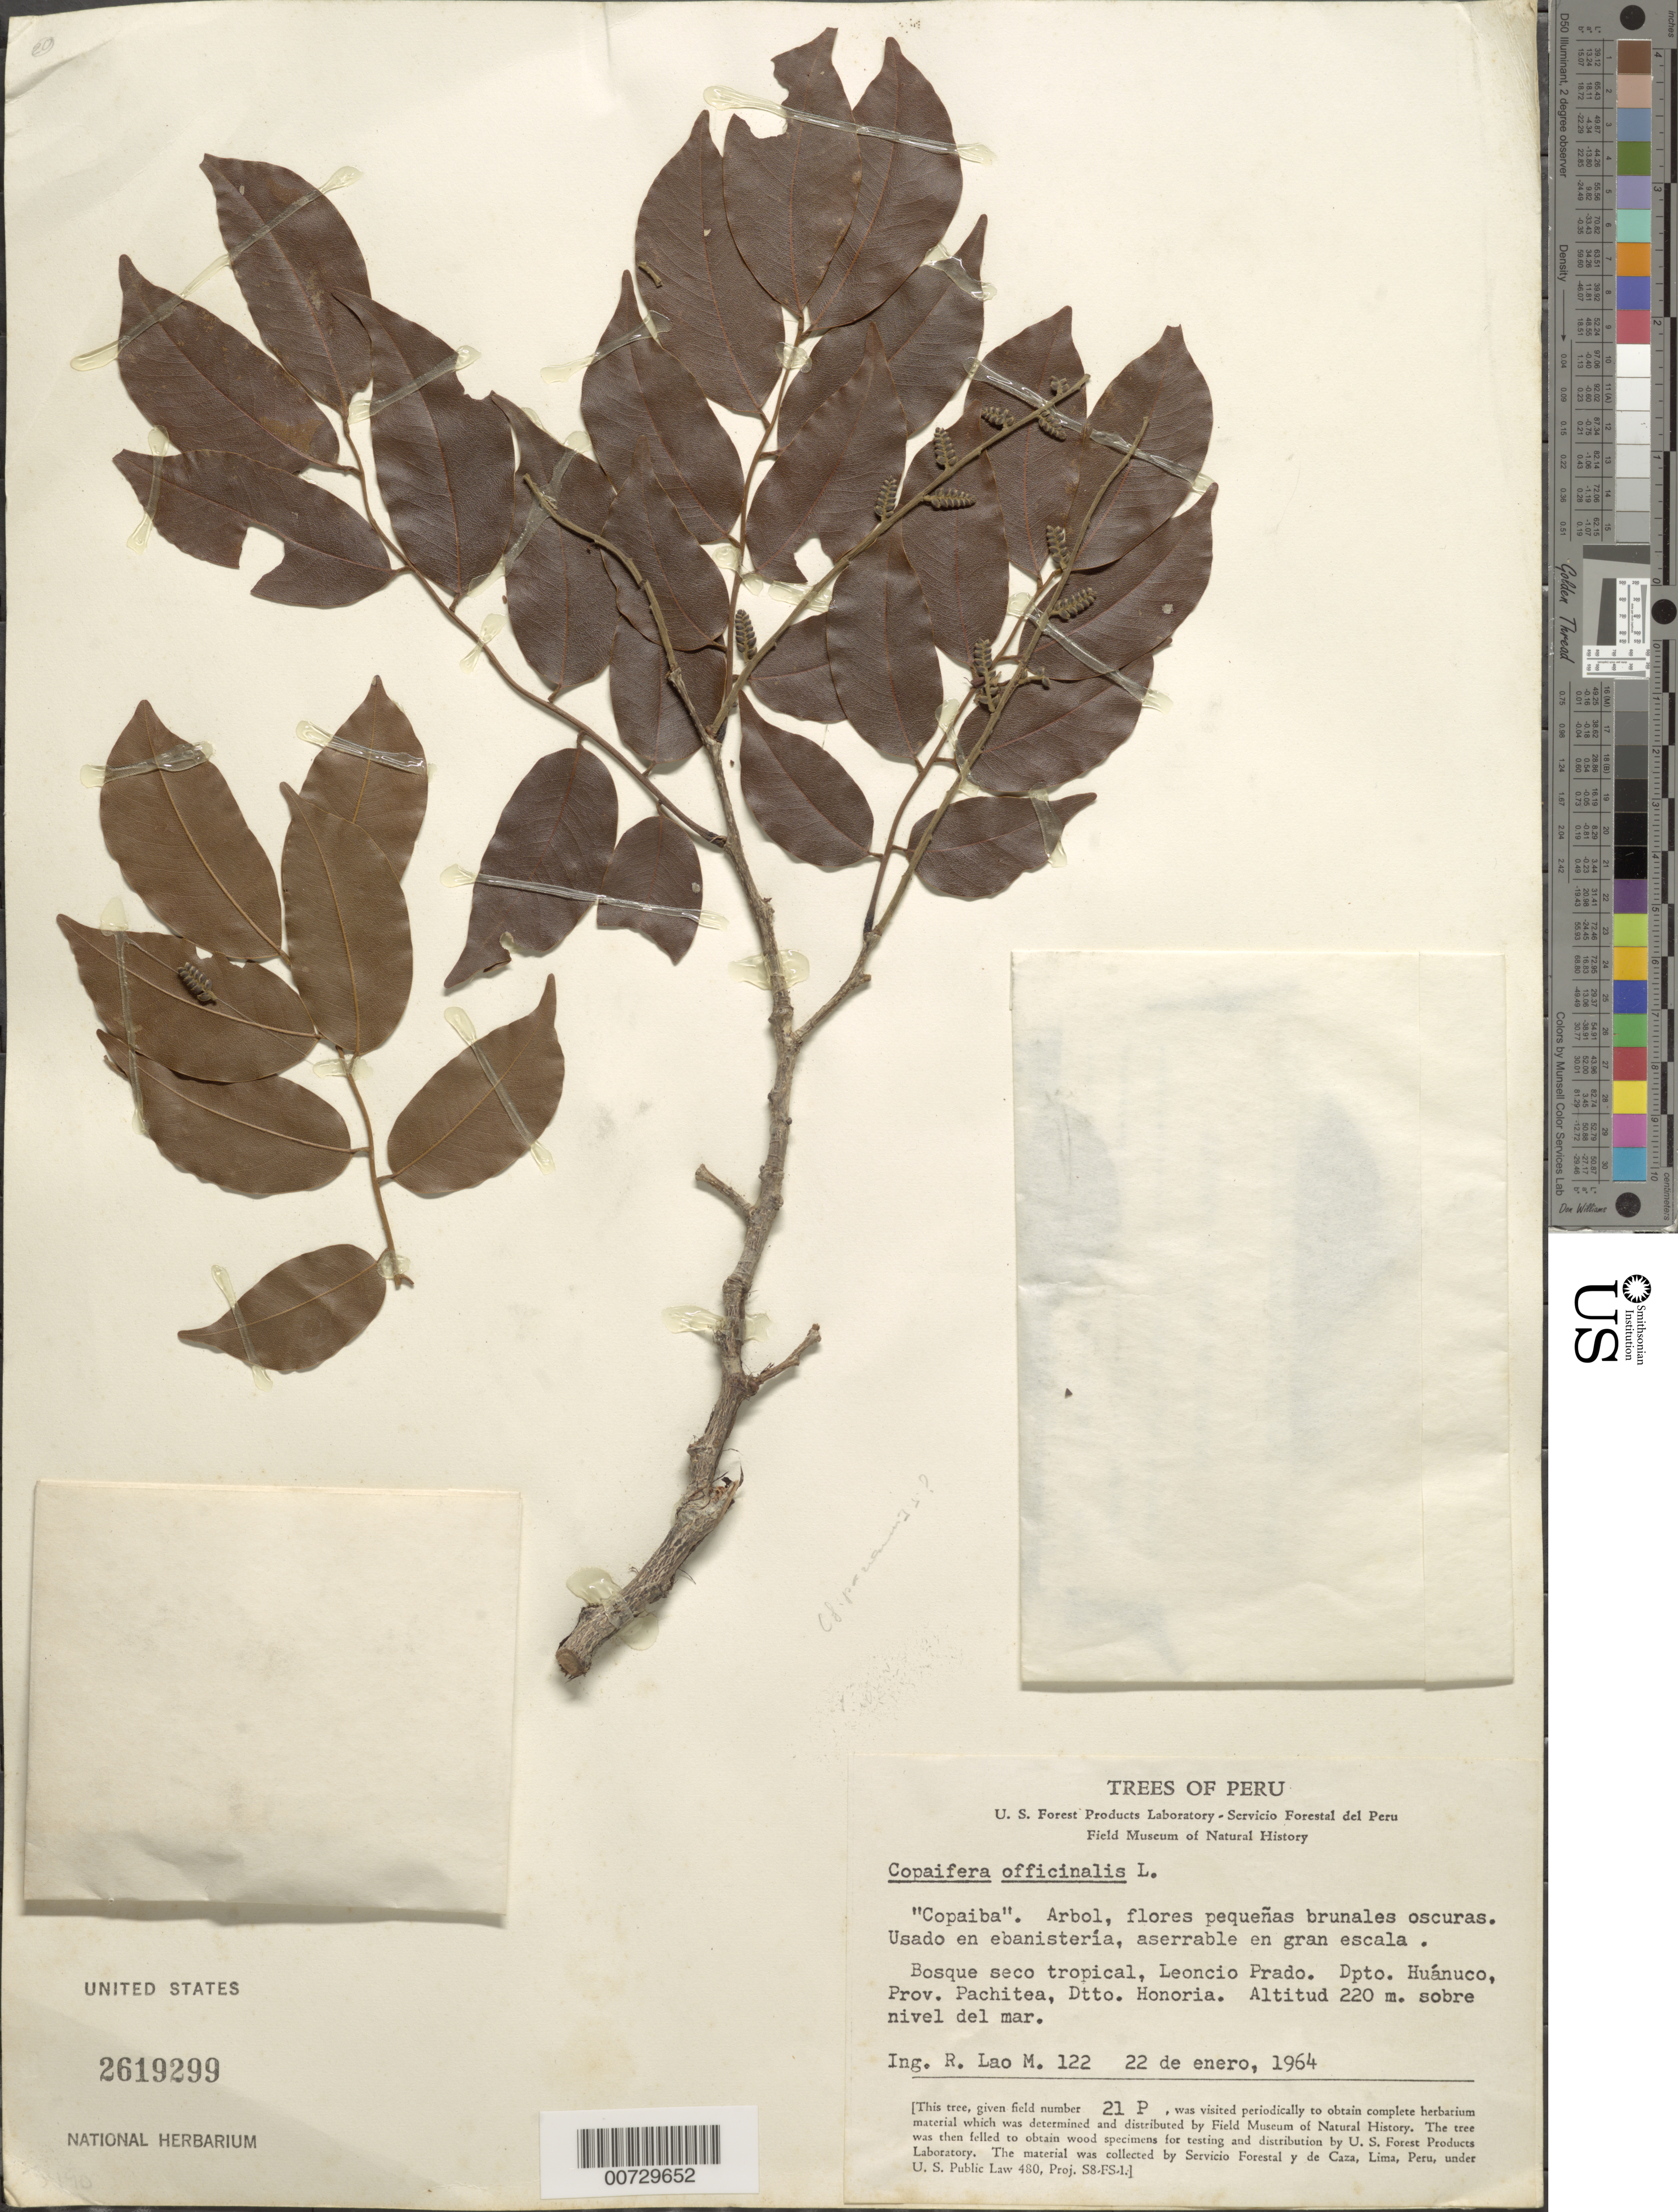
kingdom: Plantae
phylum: Tracheophyta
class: Magnoliopsida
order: Fabales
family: Fabaceae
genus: Copaifera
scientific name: Copaifera officinalis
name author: (Jacq.) L.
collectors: I. Lao M.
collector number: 122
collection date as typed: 22 Jan 1964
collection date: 1964-01-22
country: Peru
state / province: Huánuco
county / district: Pachitea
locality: Dtto. Honoria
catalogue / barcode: US 2619299